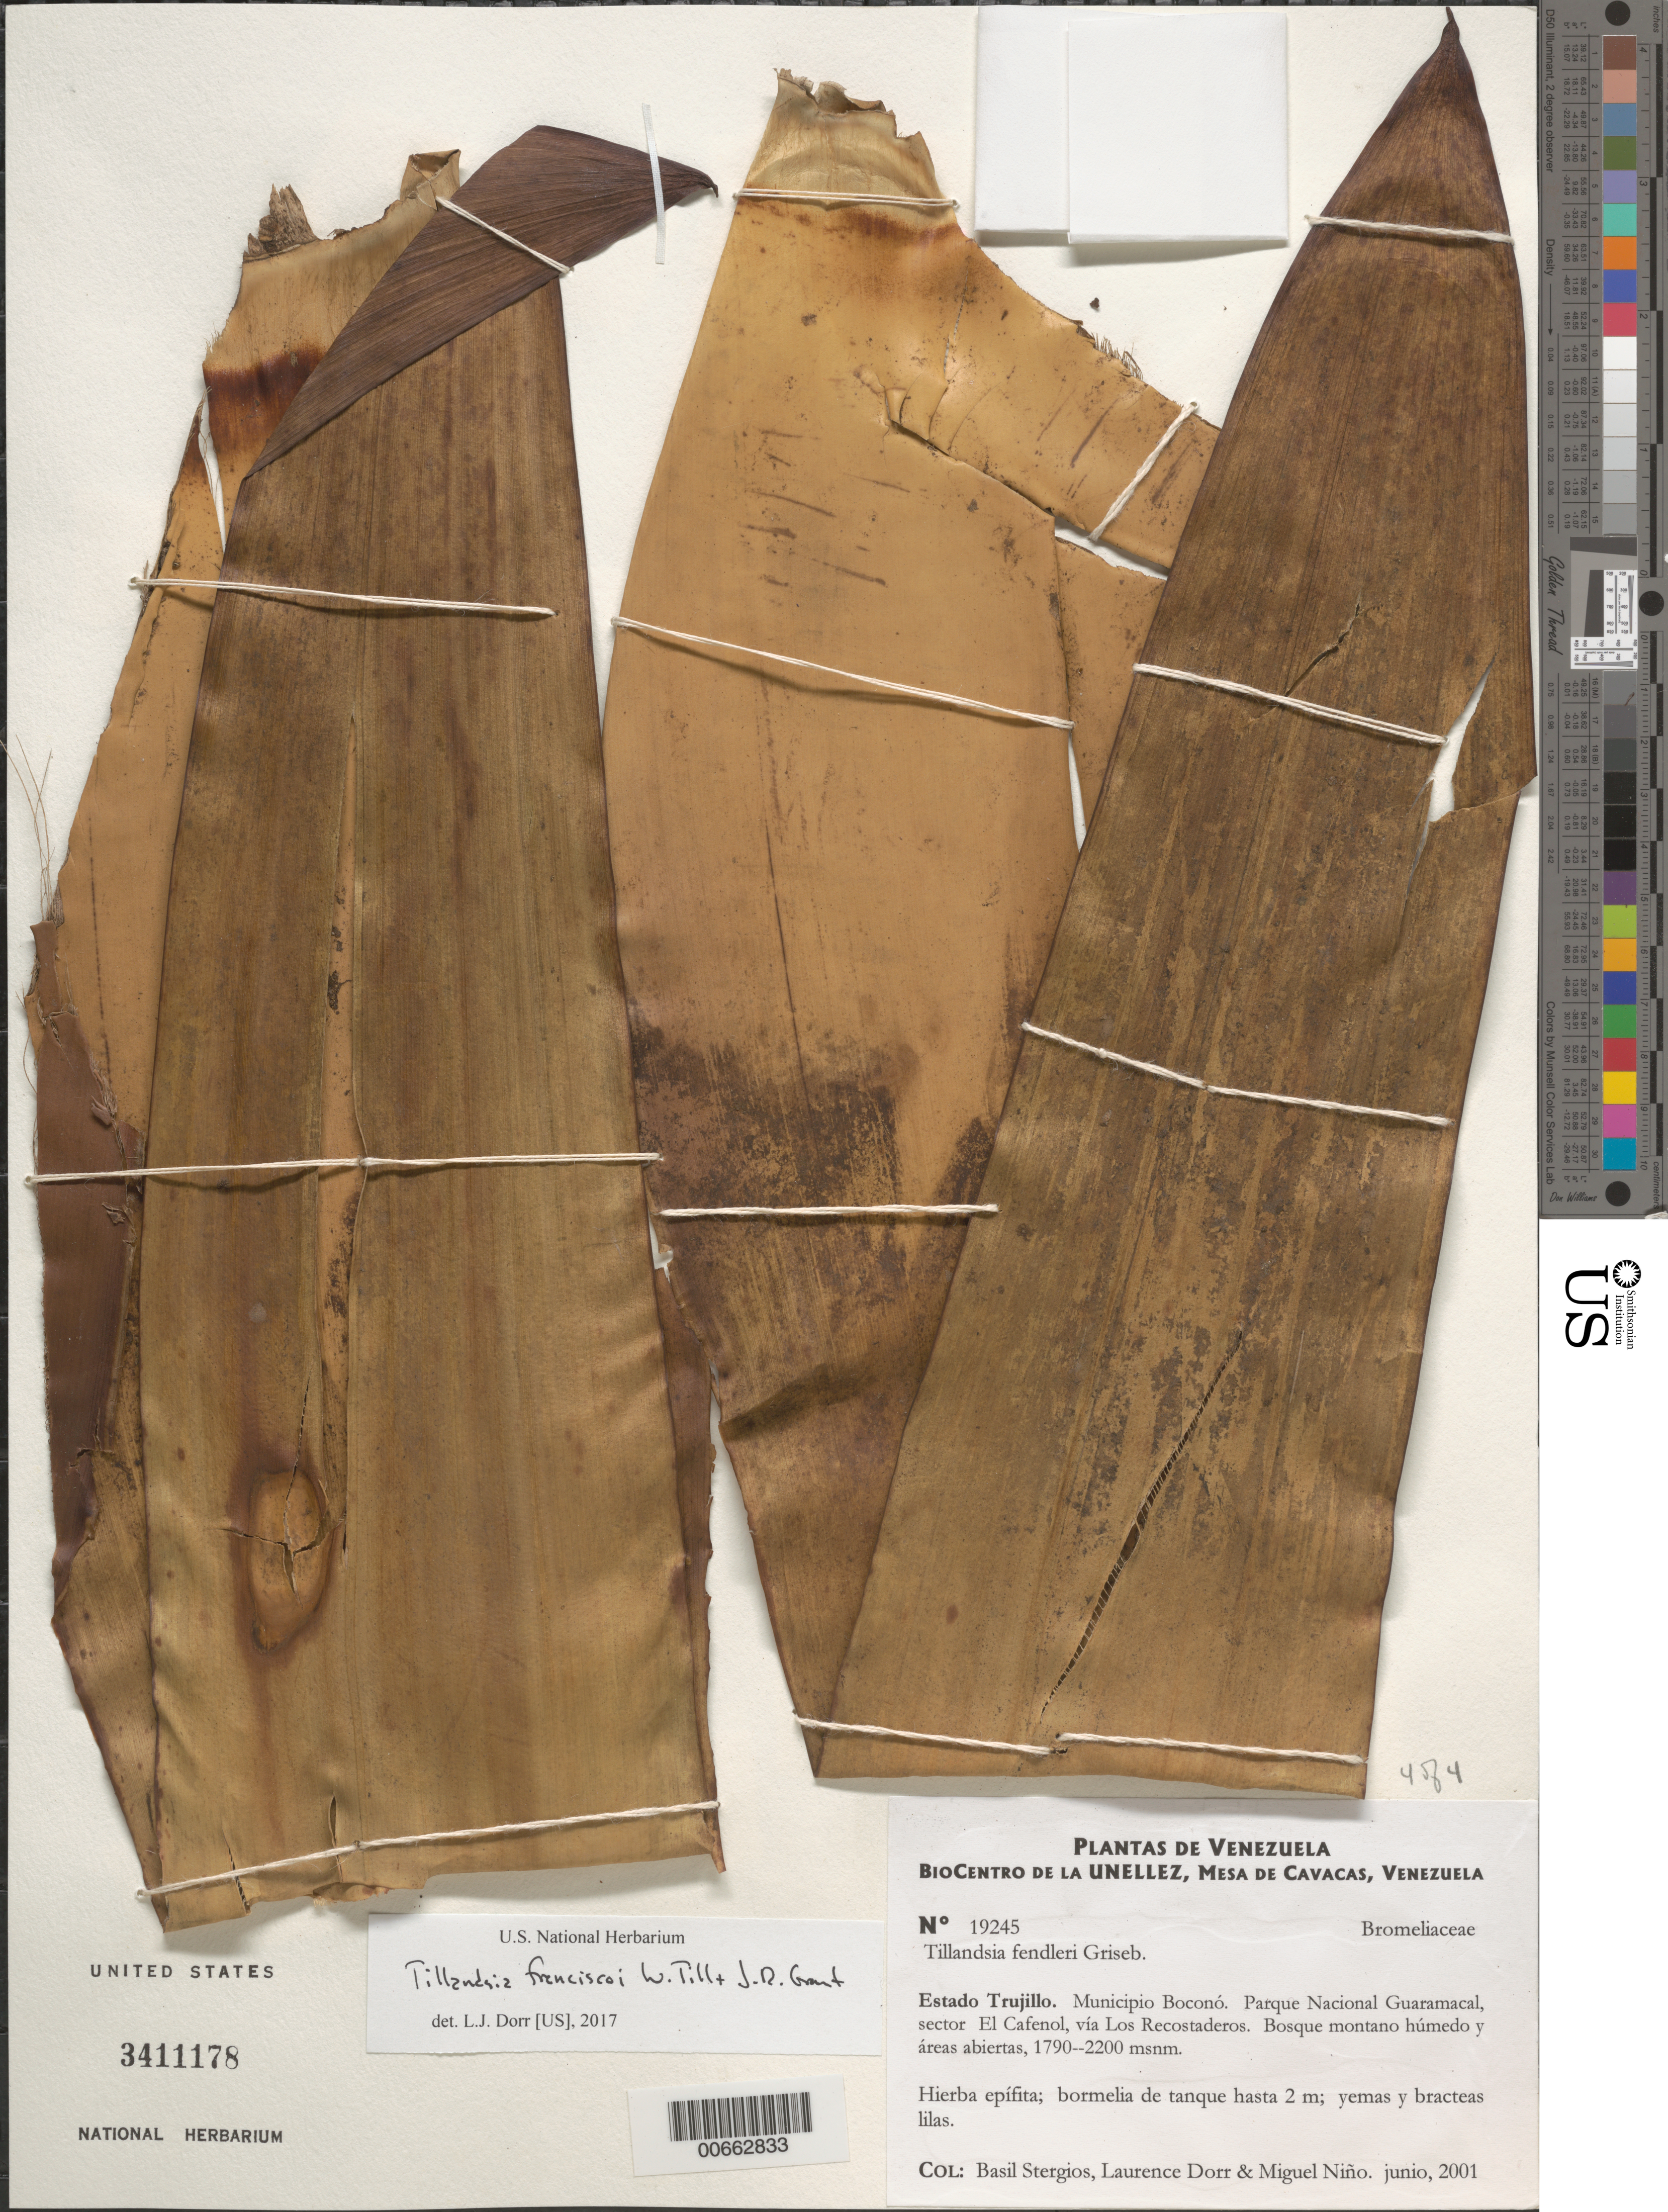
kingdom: Plantae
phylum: Tracheophyta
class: Liliopsida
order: Poales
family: Bromeliaceae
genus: Tillandsia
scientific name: Tillandsia francisci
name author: W. Till & J.R. Grant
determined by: Dorr, L. J., (BOT), Smithsonian Institution - National Museum of Natural History (UNITED STATES)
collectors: B. G. Stergios, L. J. Dorr & S. M. Niño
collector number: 19245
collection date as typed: Jun 2001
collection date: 2001-06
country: Venezuela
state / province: Trujillo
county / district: Boconó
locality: Parque Nacional Guaramacal, sector El Cafenol vía Los Recostaderos.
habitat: Bosque montano húmedo y áreas abiertas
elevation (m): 1790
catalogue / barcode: US 3411178